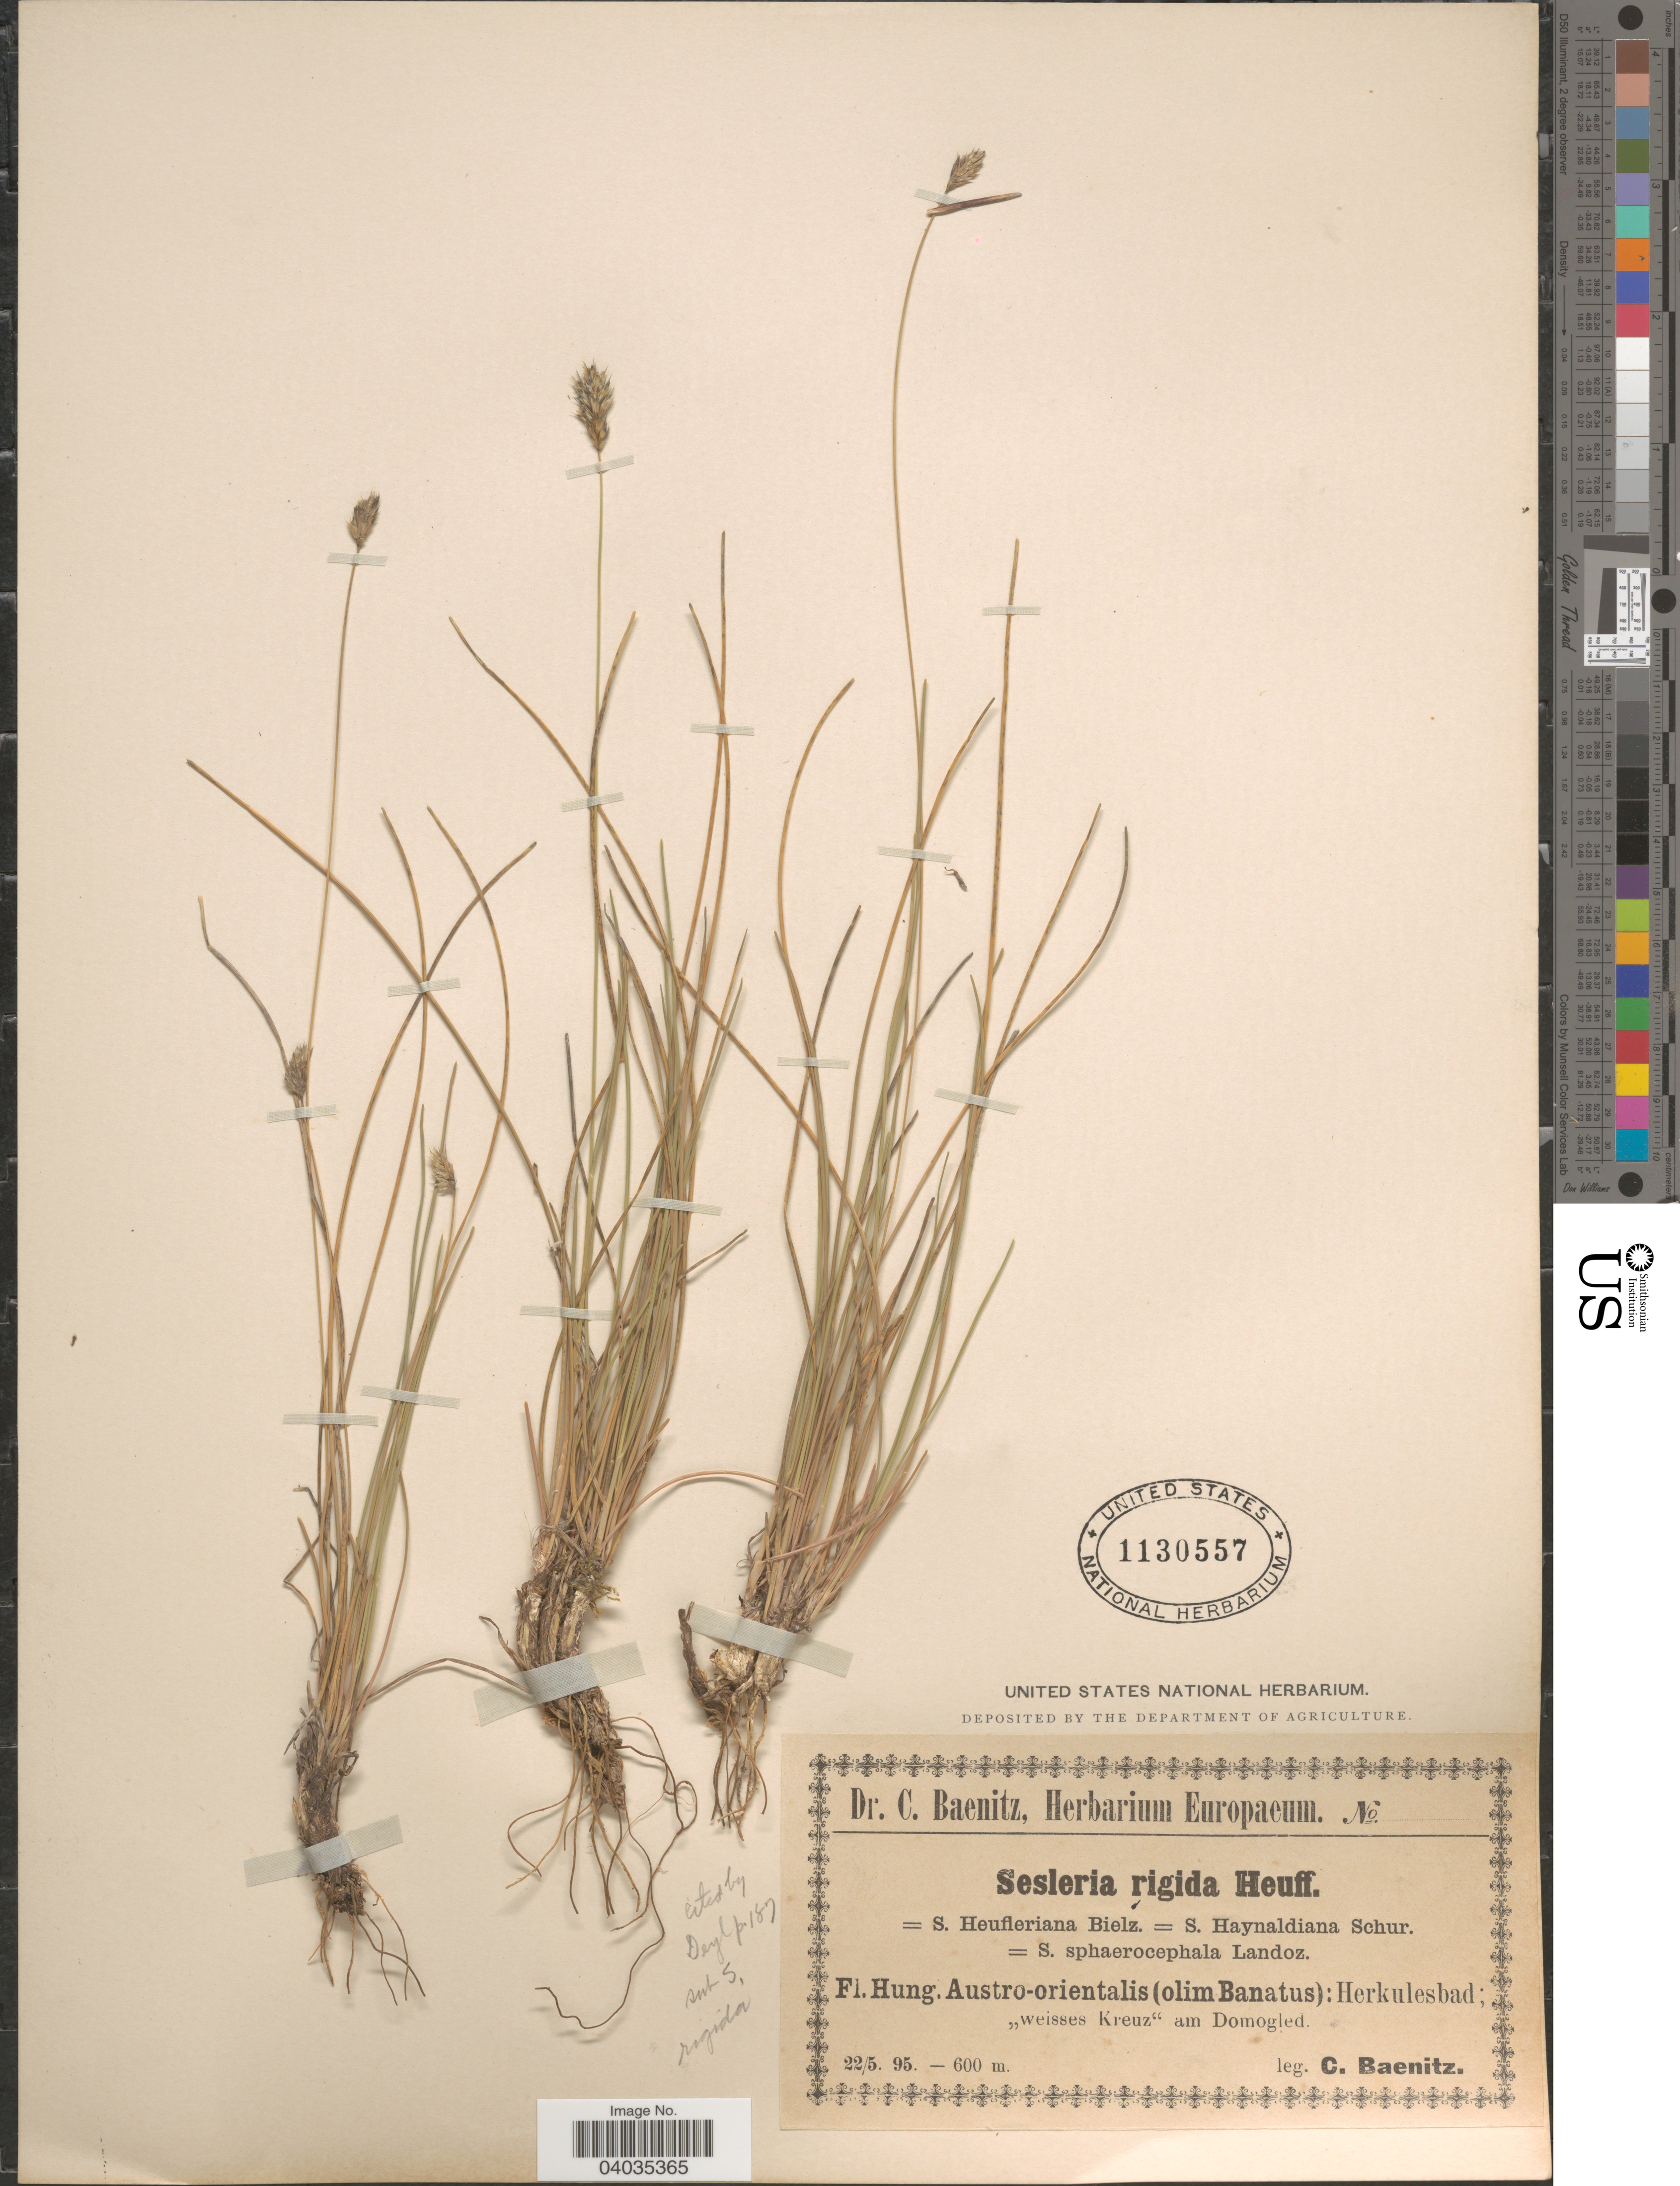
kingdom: Plantae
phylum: Tracheophyta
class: Liliopsida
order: Poales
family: Poaceae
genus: Sesleria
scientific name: Sesleria rigida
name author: Heuff. ex Rchb.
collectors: C. G. Baenitz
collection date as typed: Transcribed d/m/y: 22/5/95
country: Romania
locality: Hung. Austro-orientalis (olim Banatus): Herkulesbad; "weisses Kreuz" am Domogled.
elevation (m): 600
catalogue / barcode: US 1130557